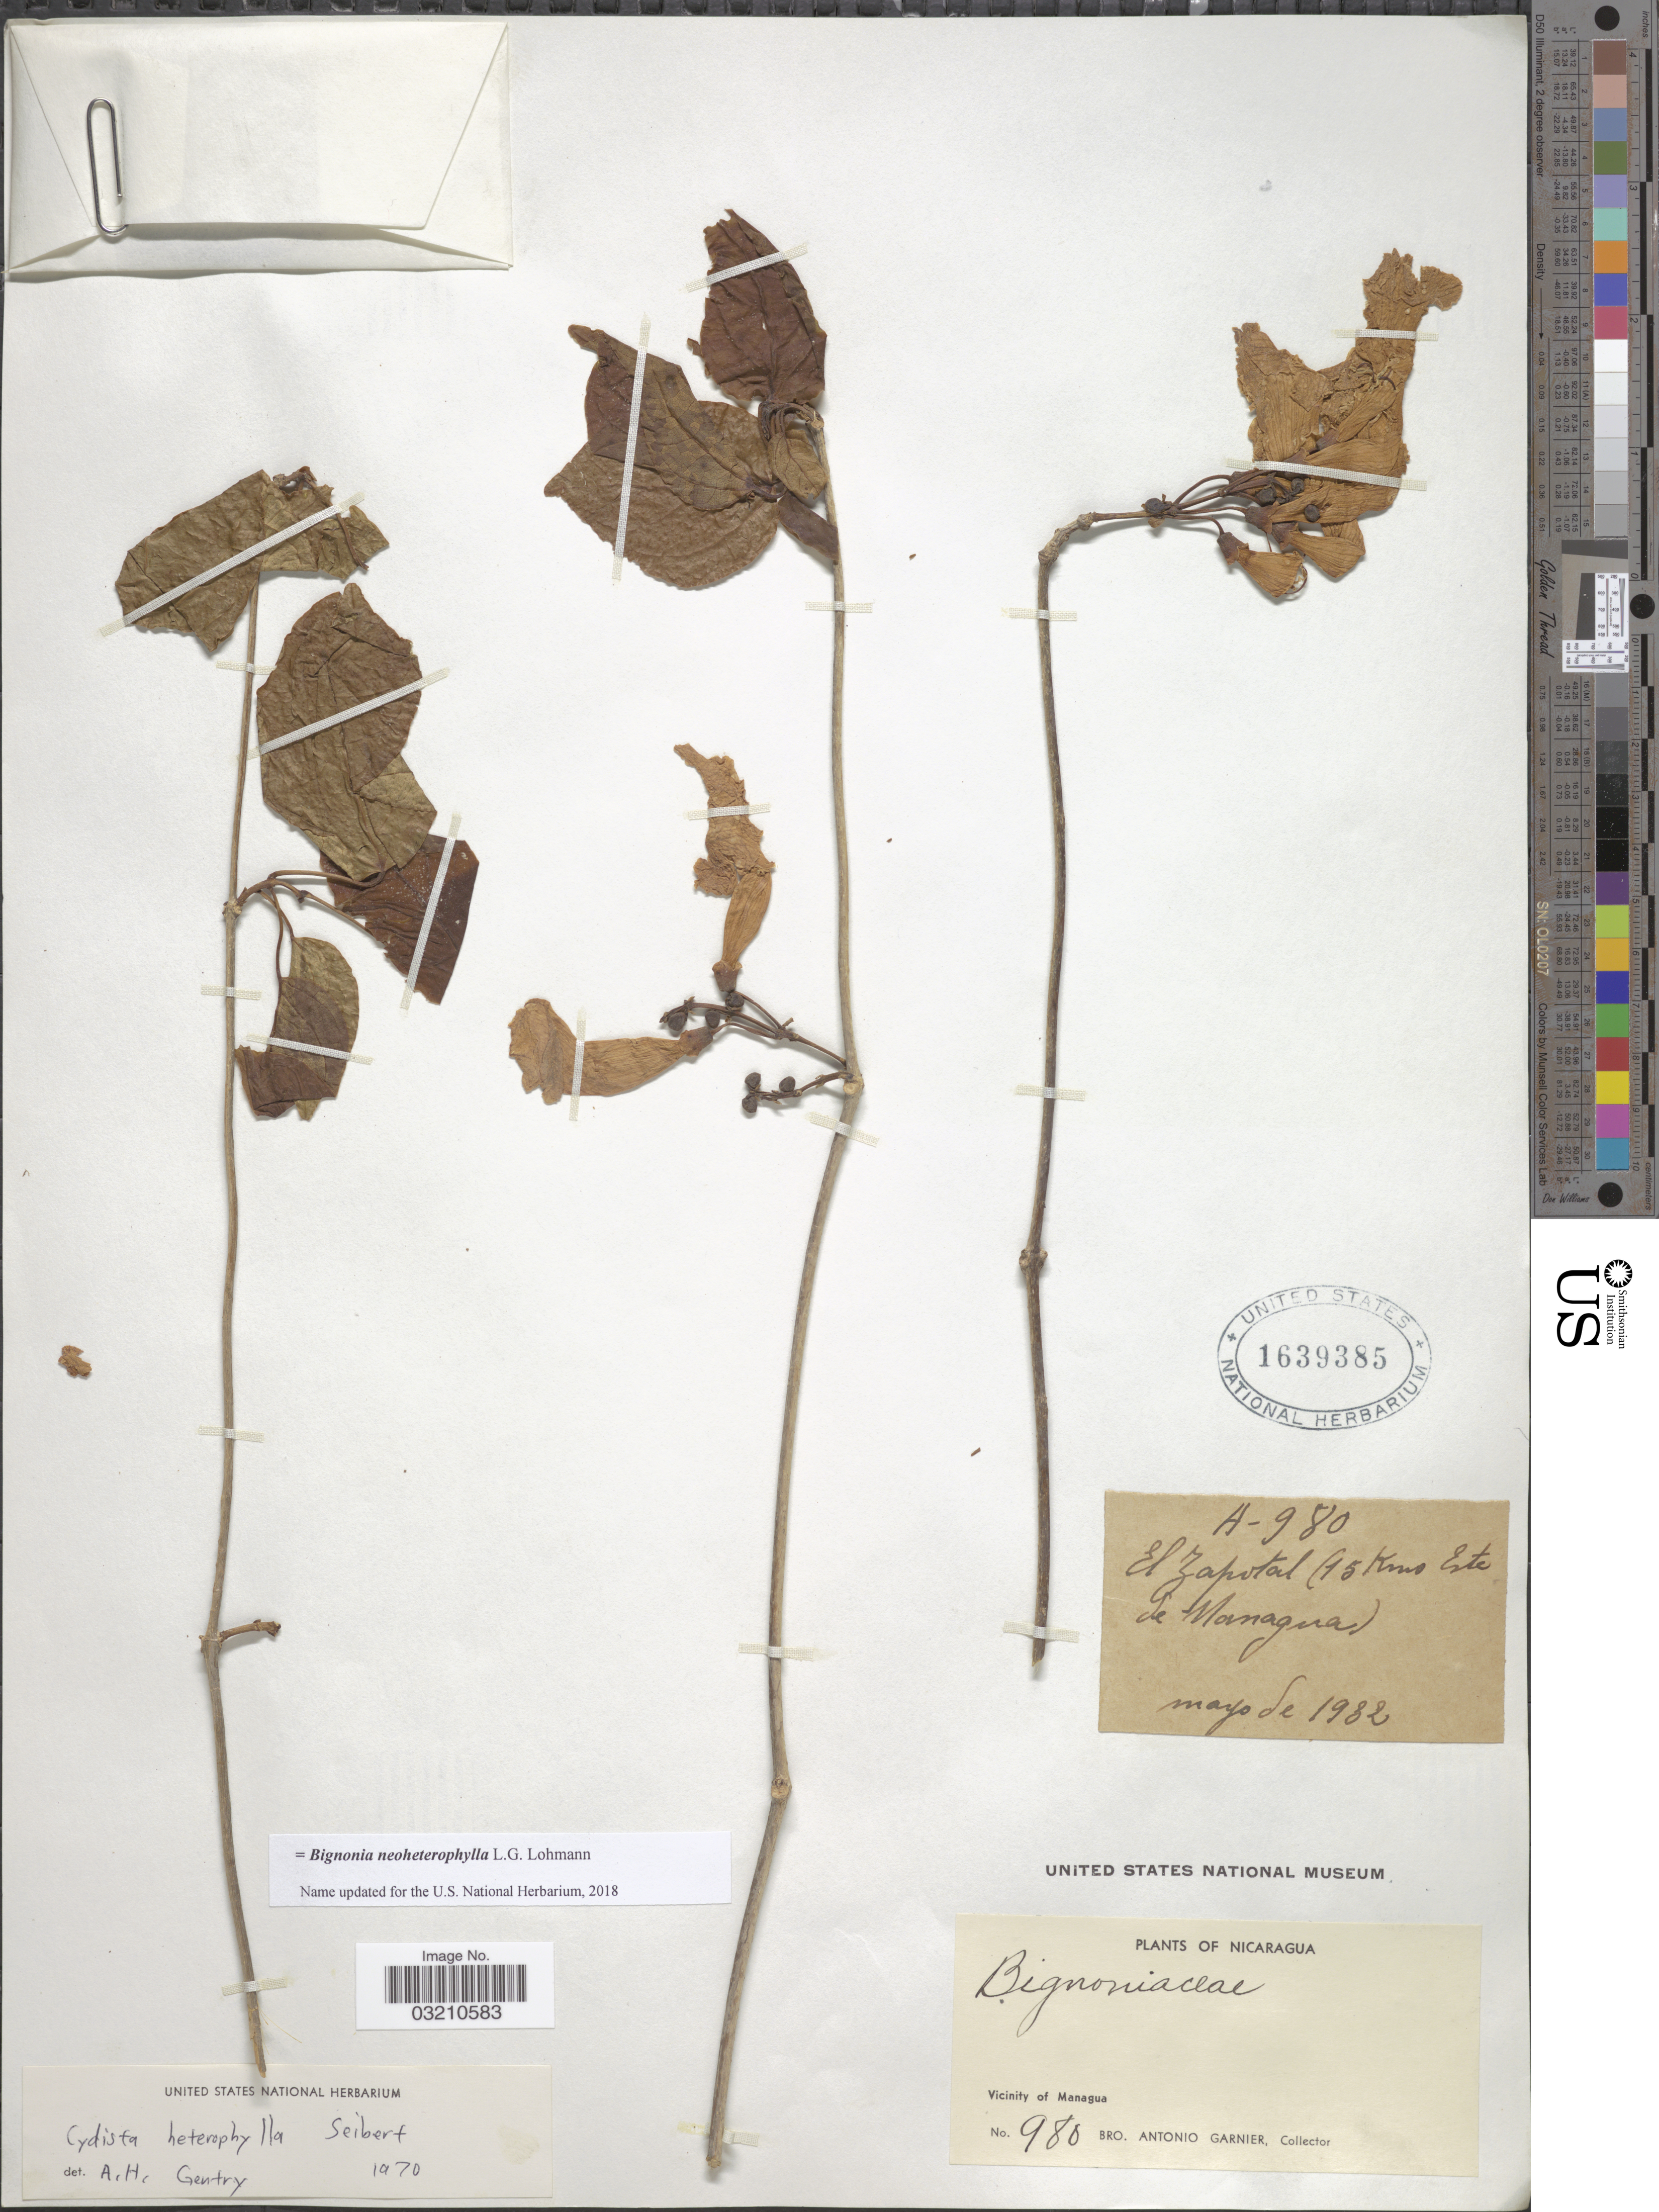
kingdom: Plantae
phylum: Tracheophyta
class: Magnoliopsida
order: Lamiales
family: Bignoniaceae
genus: Bignonia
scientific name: Bignonia neoheterophylla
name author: L.G. Lohmann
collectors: Bro. A. Garnier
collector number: A-980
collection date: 1982-05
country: Nicaragua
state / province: Managua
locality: El Zapotal ( 15 Kms Este de Managua). Vicinity of Managua.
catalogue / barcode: US 1639385